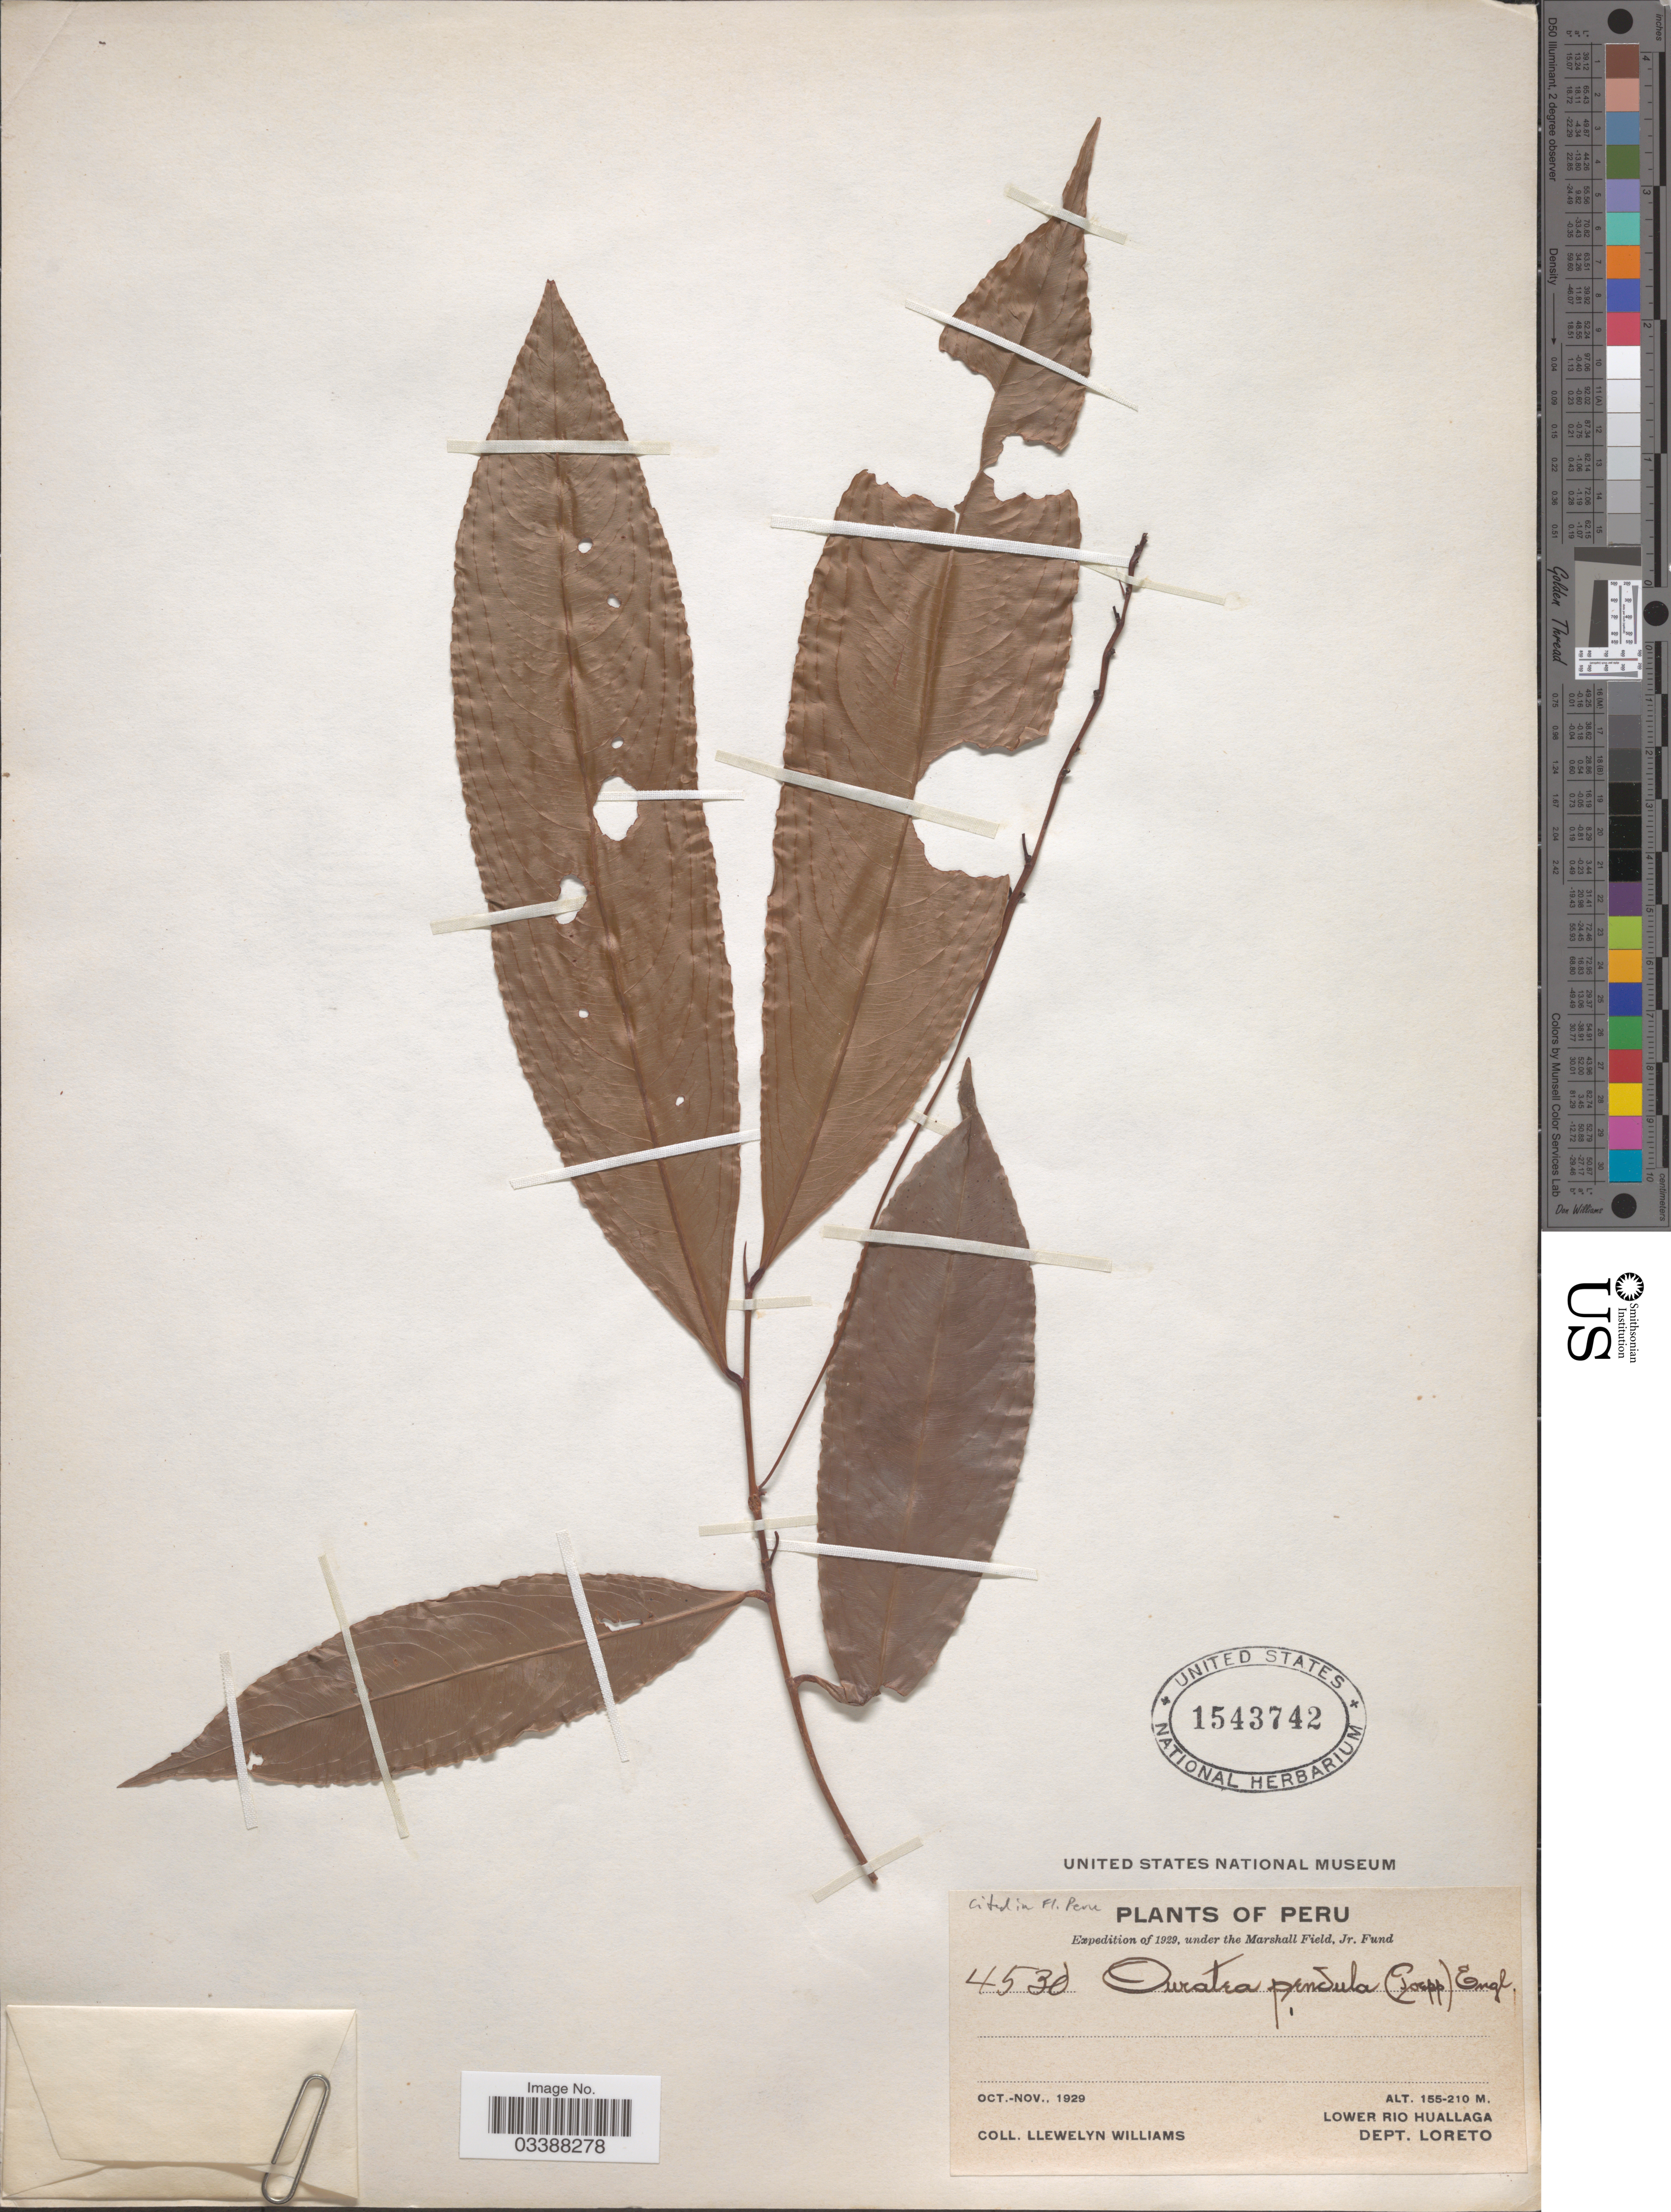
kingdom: Plantae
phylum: Tracheophyta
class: Magnoliopsida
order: Malpighiales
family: Ochnaceae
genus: Ouratea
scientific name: Ouratea pendula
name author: Poepp. ex Engl.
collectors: Ll. Williams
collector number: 4530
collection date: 1929-10/1929-11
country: Peru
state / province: Loreto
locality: Lower Rio Huallaga. Dept. Loreto.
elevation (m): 155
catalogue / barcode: US 1543742